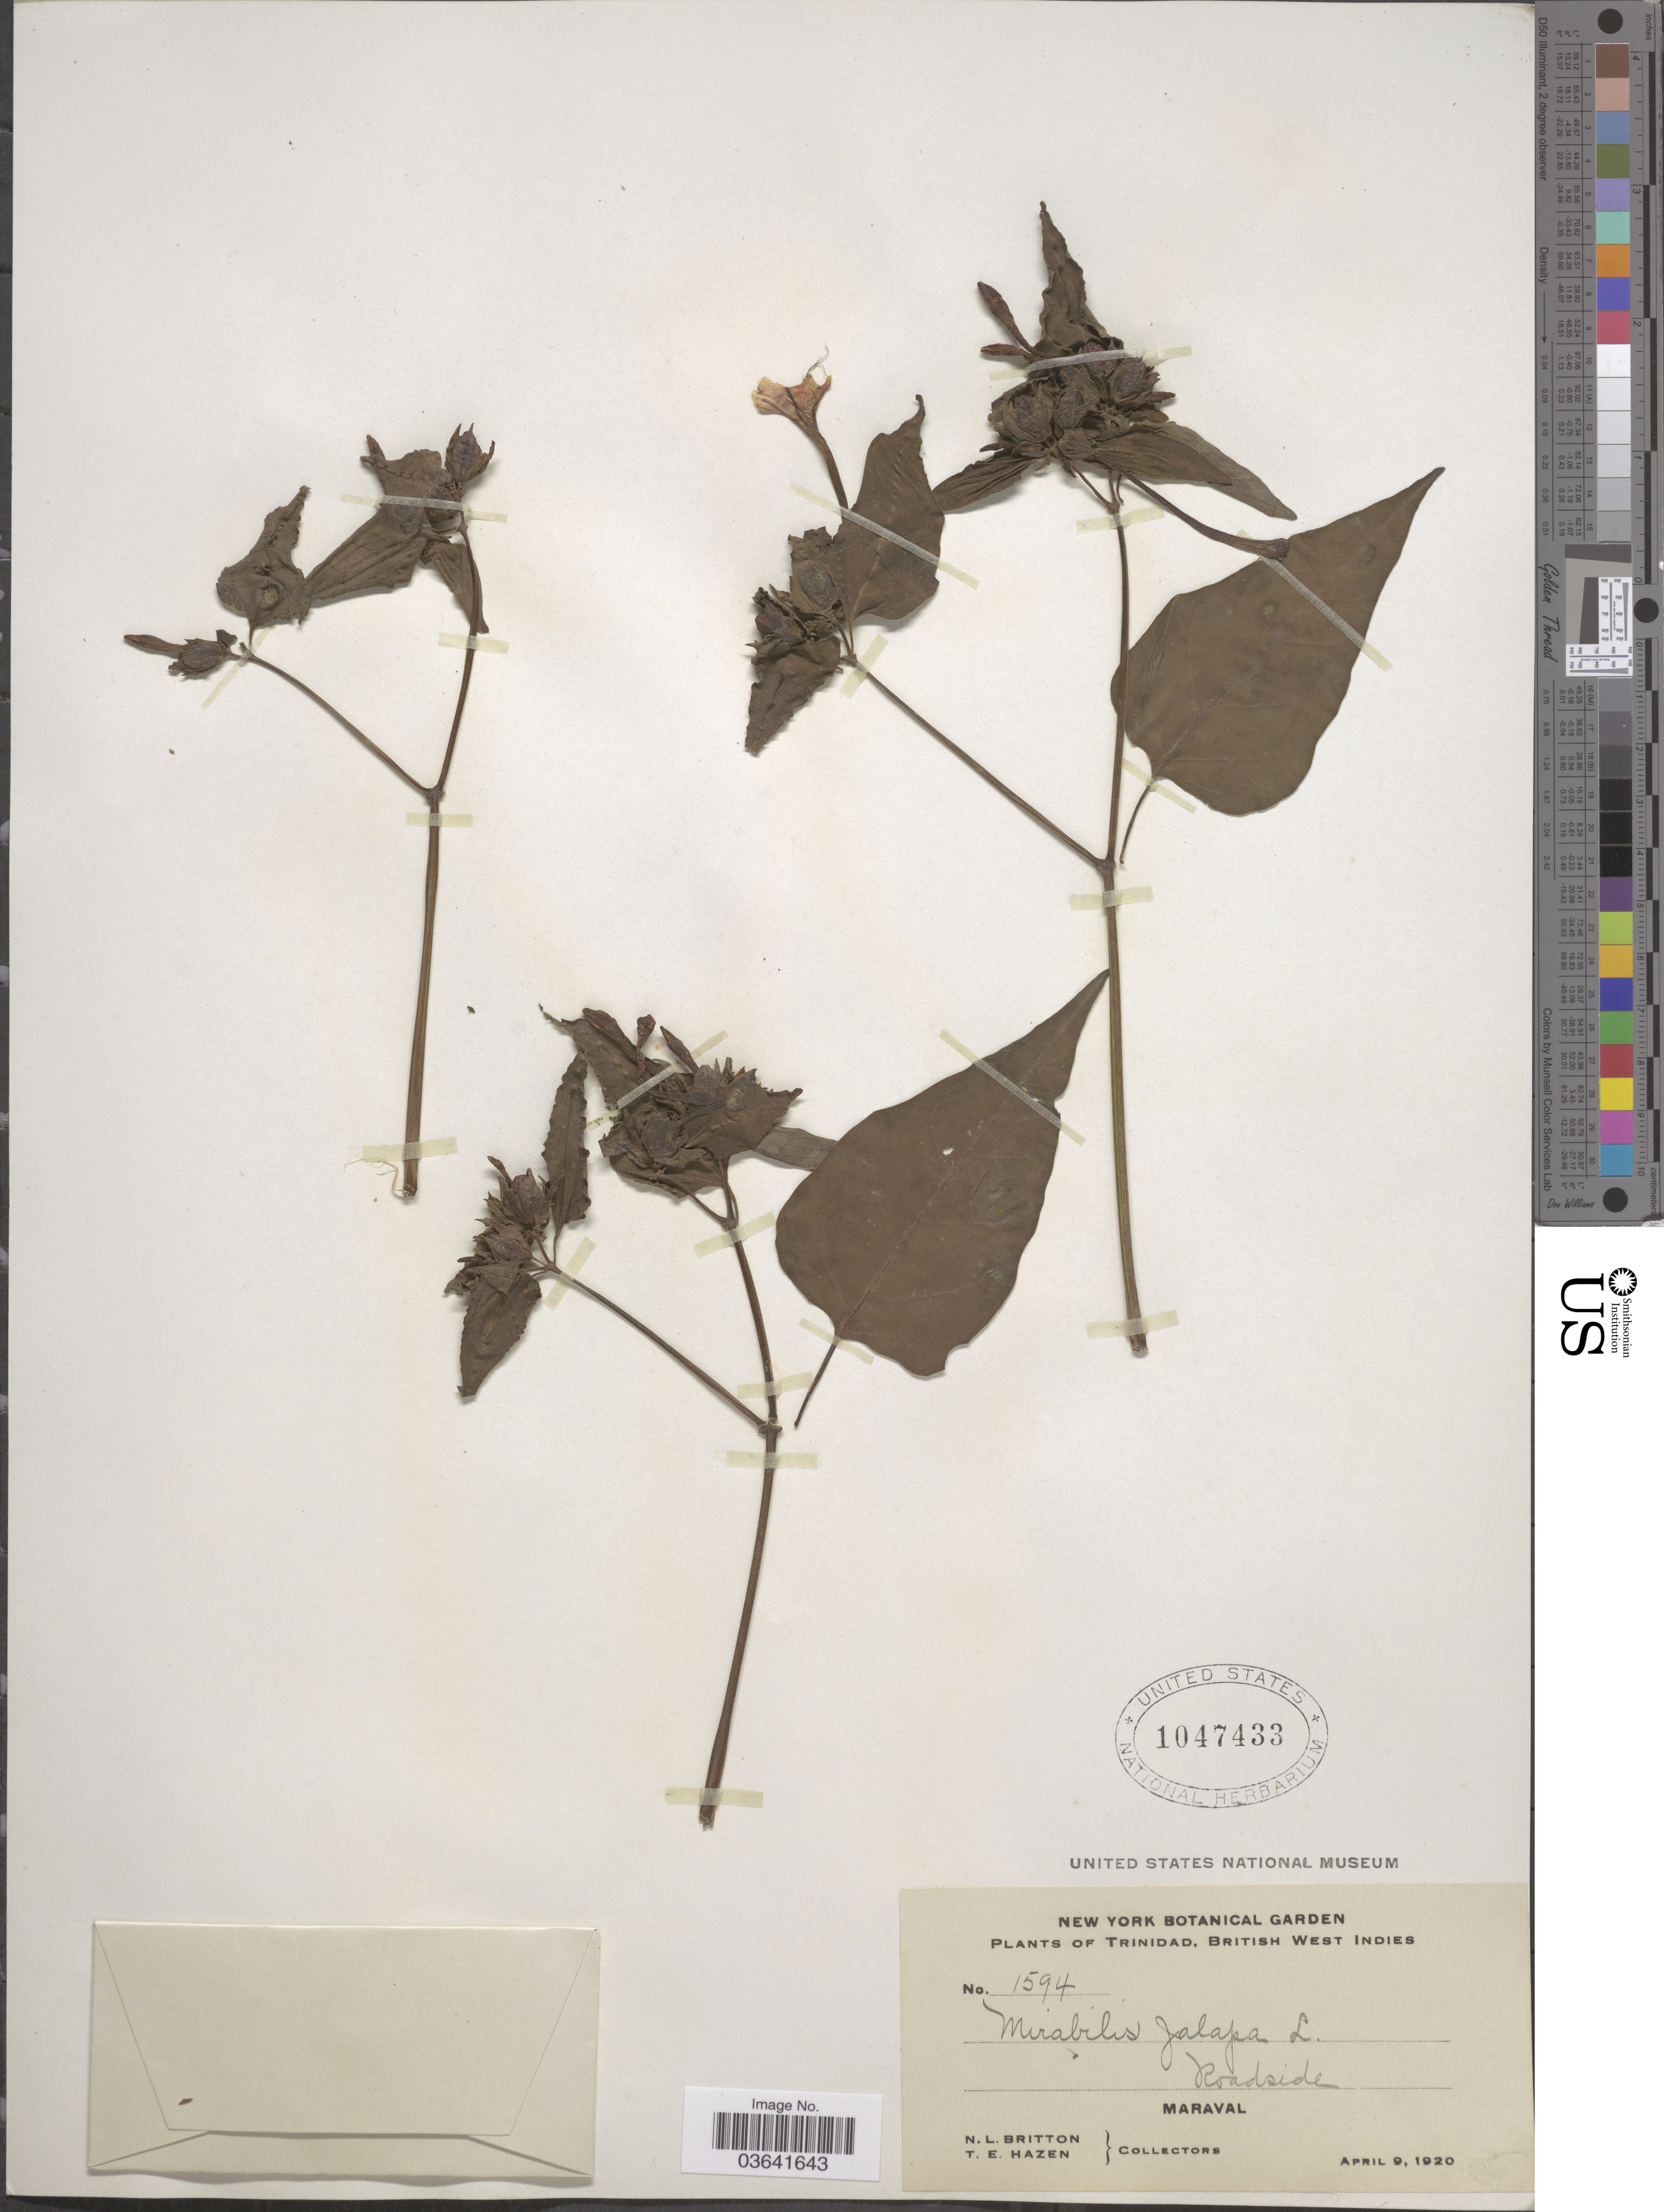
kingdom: Plantae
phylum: Tracheophyta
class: Magnoliopsida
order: Caryophyllales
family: Nyctaginaceae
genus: Mirabilis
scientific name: Mirabilis jalapa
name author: L.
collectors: N. Britton & T. E. Hazen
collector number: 1594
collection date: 1920-04-09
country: Trinidad and Tobago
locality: Trinidad, British West Indies. Roadside, Maraval.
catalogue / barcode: US 1047433